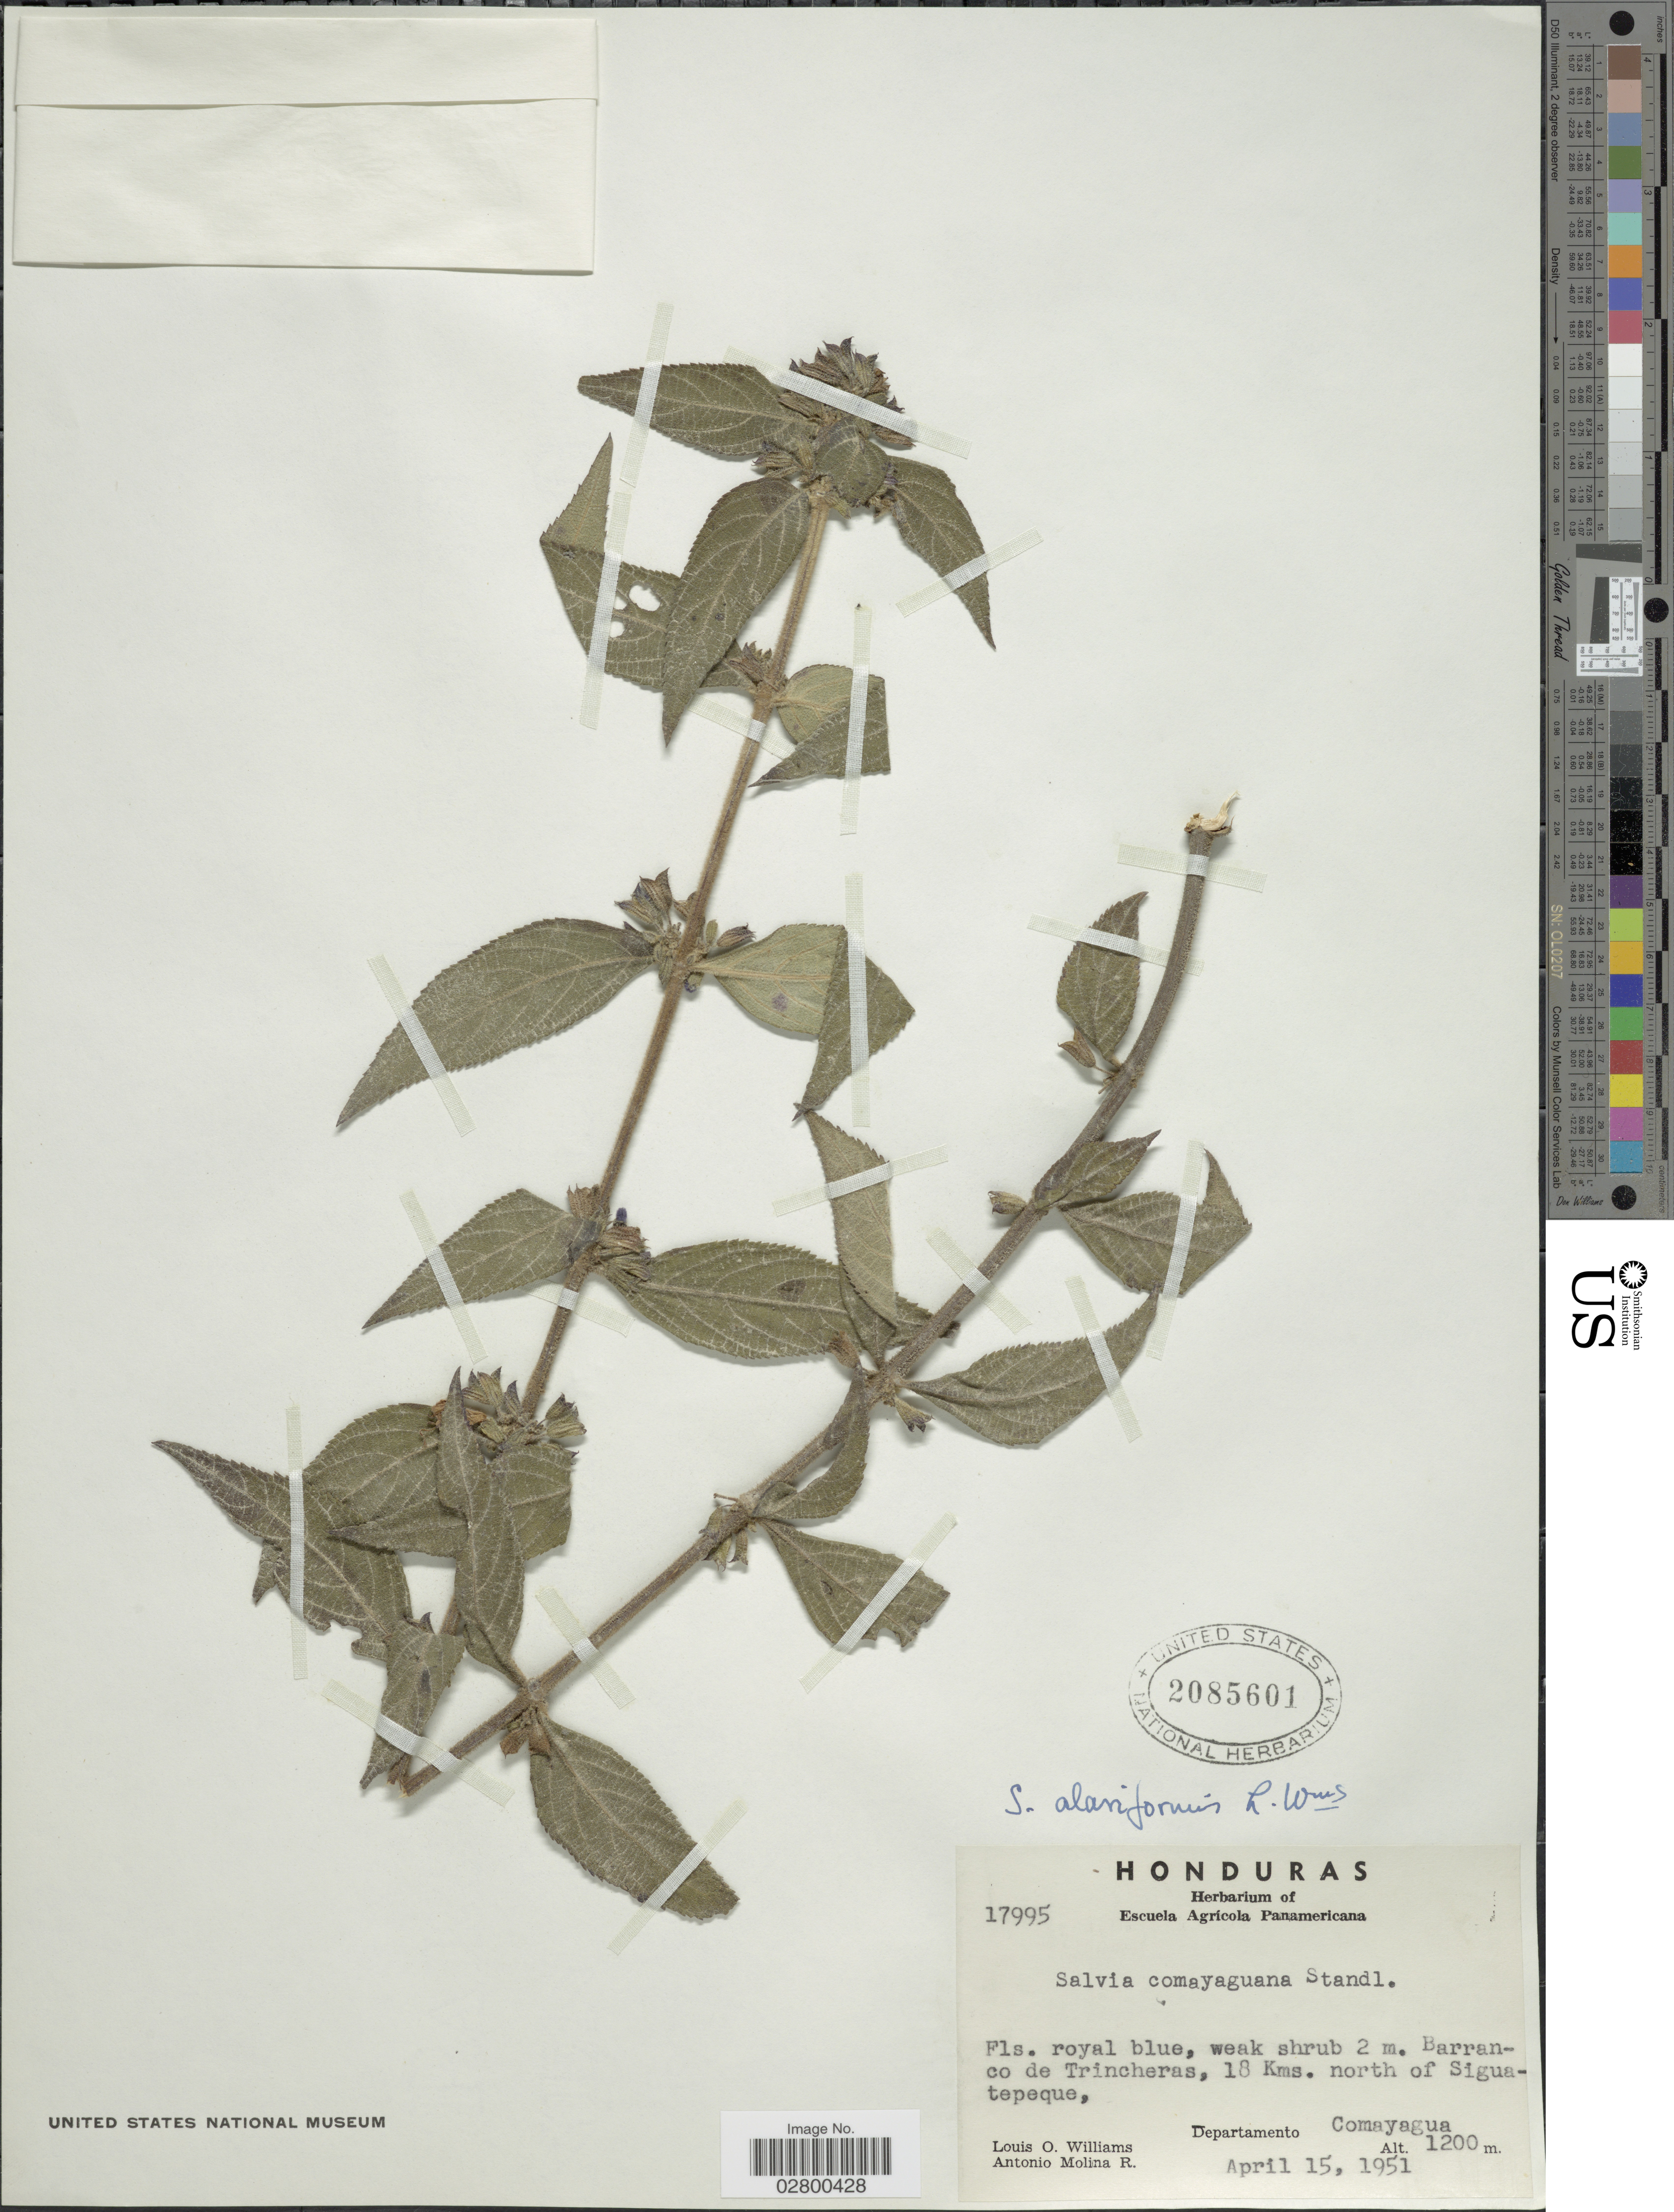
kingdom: Plantae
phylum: Tracheophyta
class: Magnoliopsida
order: Lamiales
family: Lamiaceae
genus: Salvia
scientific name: Salvia alariformis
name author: L.O. Williams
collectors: L. O. Williams & A. Molina R.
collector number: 17995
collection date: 1951-04-15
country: Honduras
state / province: Comayagua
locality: Barranco de Trincheras, 18 Kms. north of Siguatepeque, Departamento Comayagua.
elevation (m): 1200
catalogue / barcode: US 2085601